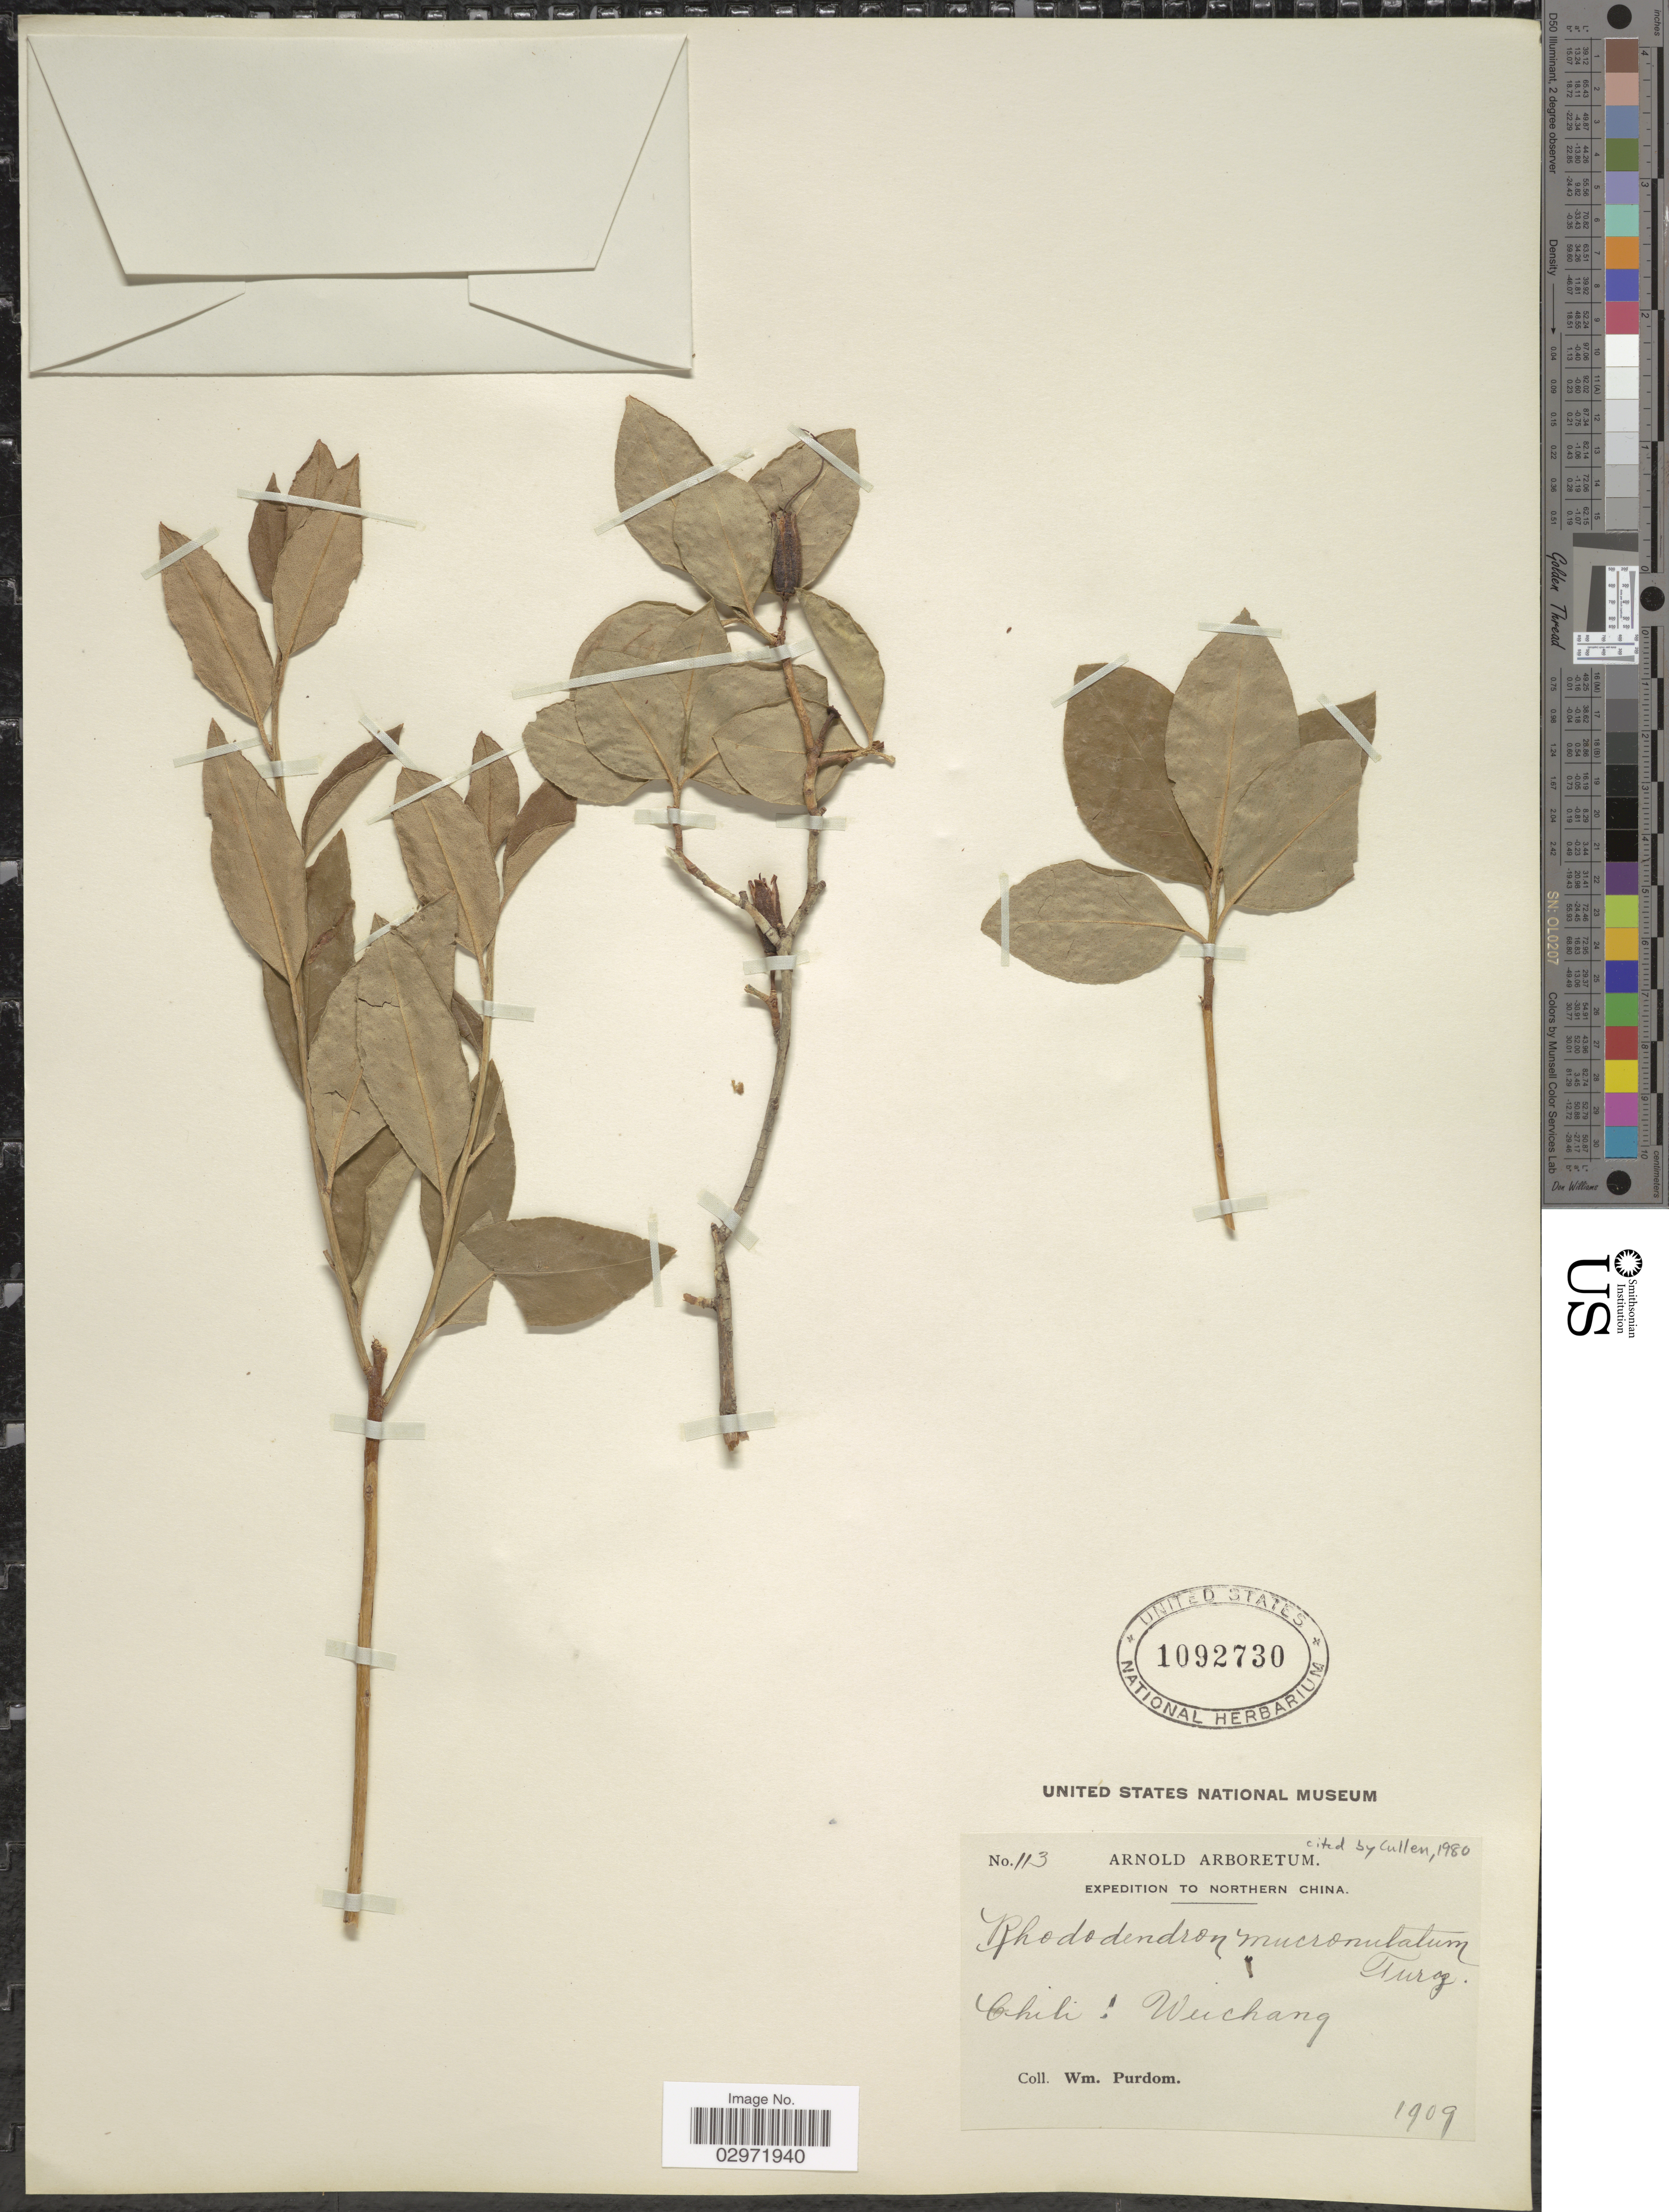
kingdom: Plantae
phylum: Tracheophyta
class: Magnoliopsida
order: Ericales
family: Ericaceae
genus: Rhododendron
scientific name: Rhododendron mucronulatum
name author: Turcz.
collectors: W. Purdom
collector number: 113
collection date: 1909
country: China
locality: Northern China, Weichang.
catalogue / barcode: US 1092730